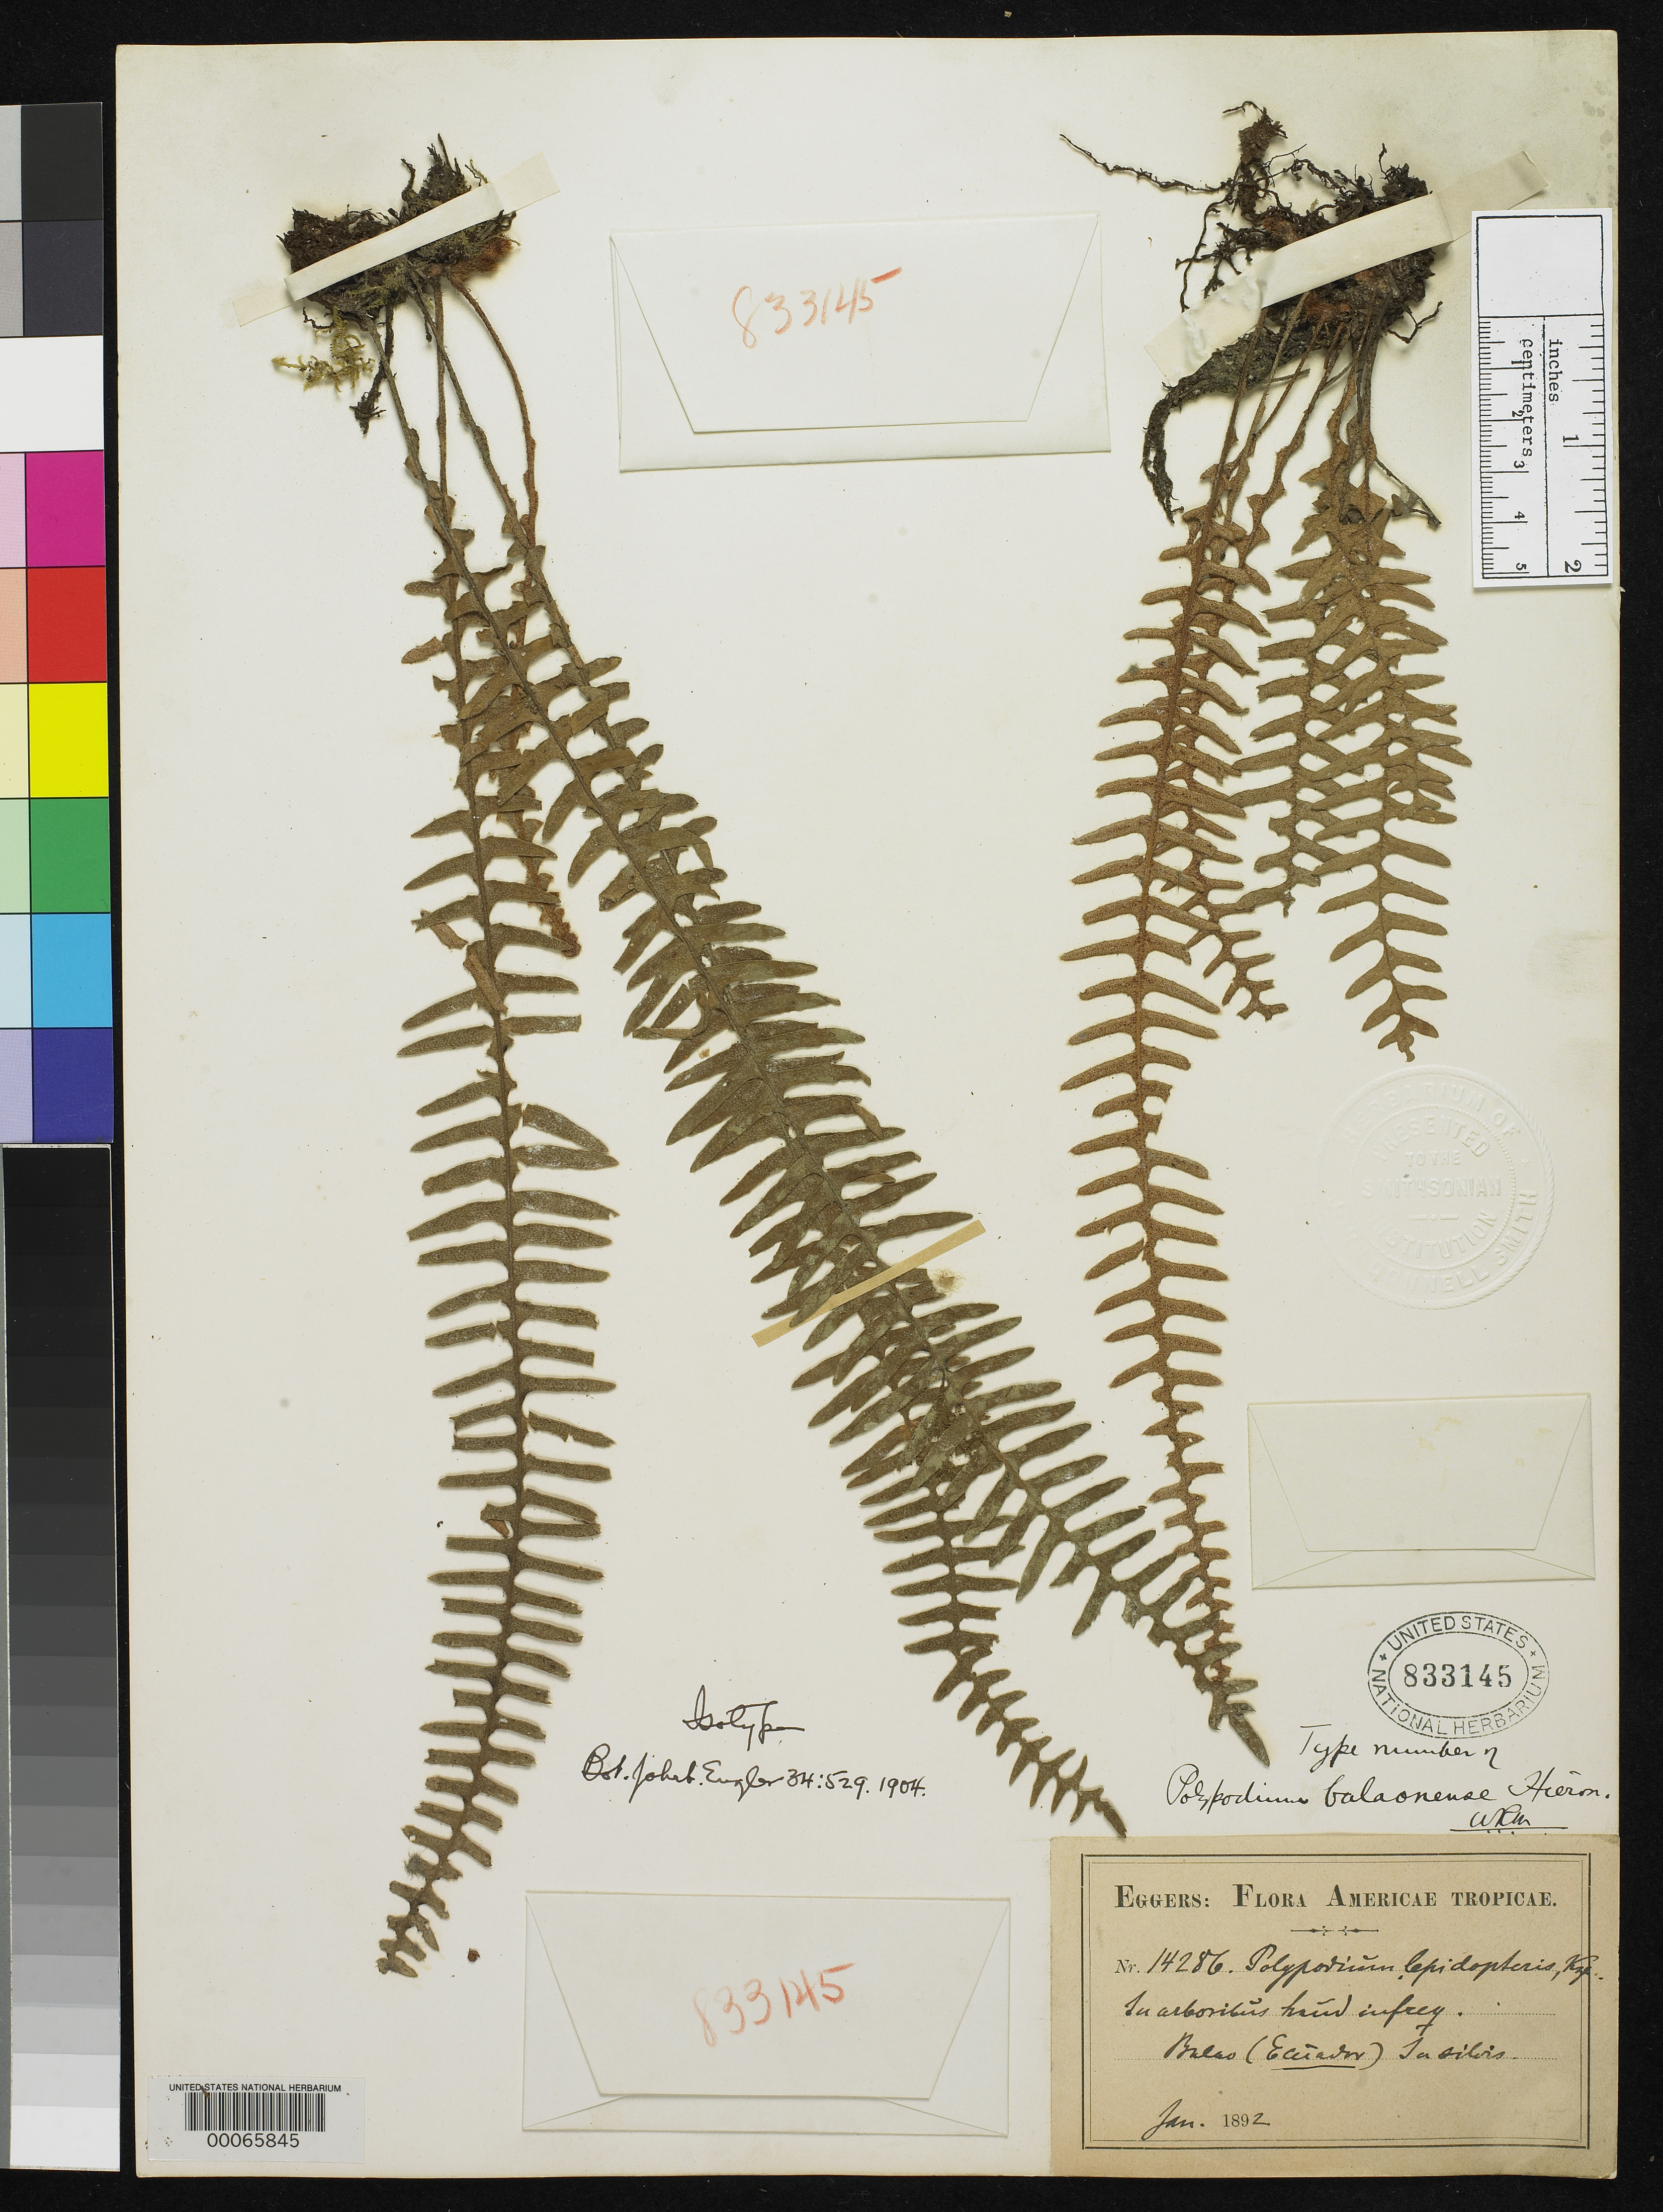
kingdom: Plantae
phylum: Tracheophyta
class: Polypodiopsida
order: Polypodiales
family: Polypodiaceae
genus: Polypodium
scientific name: Polypodium balaonense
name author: Hieron.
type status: Holotype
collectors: H. F. A. von Eggers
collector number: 14286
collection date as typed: Jun 1892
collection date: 1892-06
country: Ecuador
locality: Balao.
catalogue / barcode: US 833145